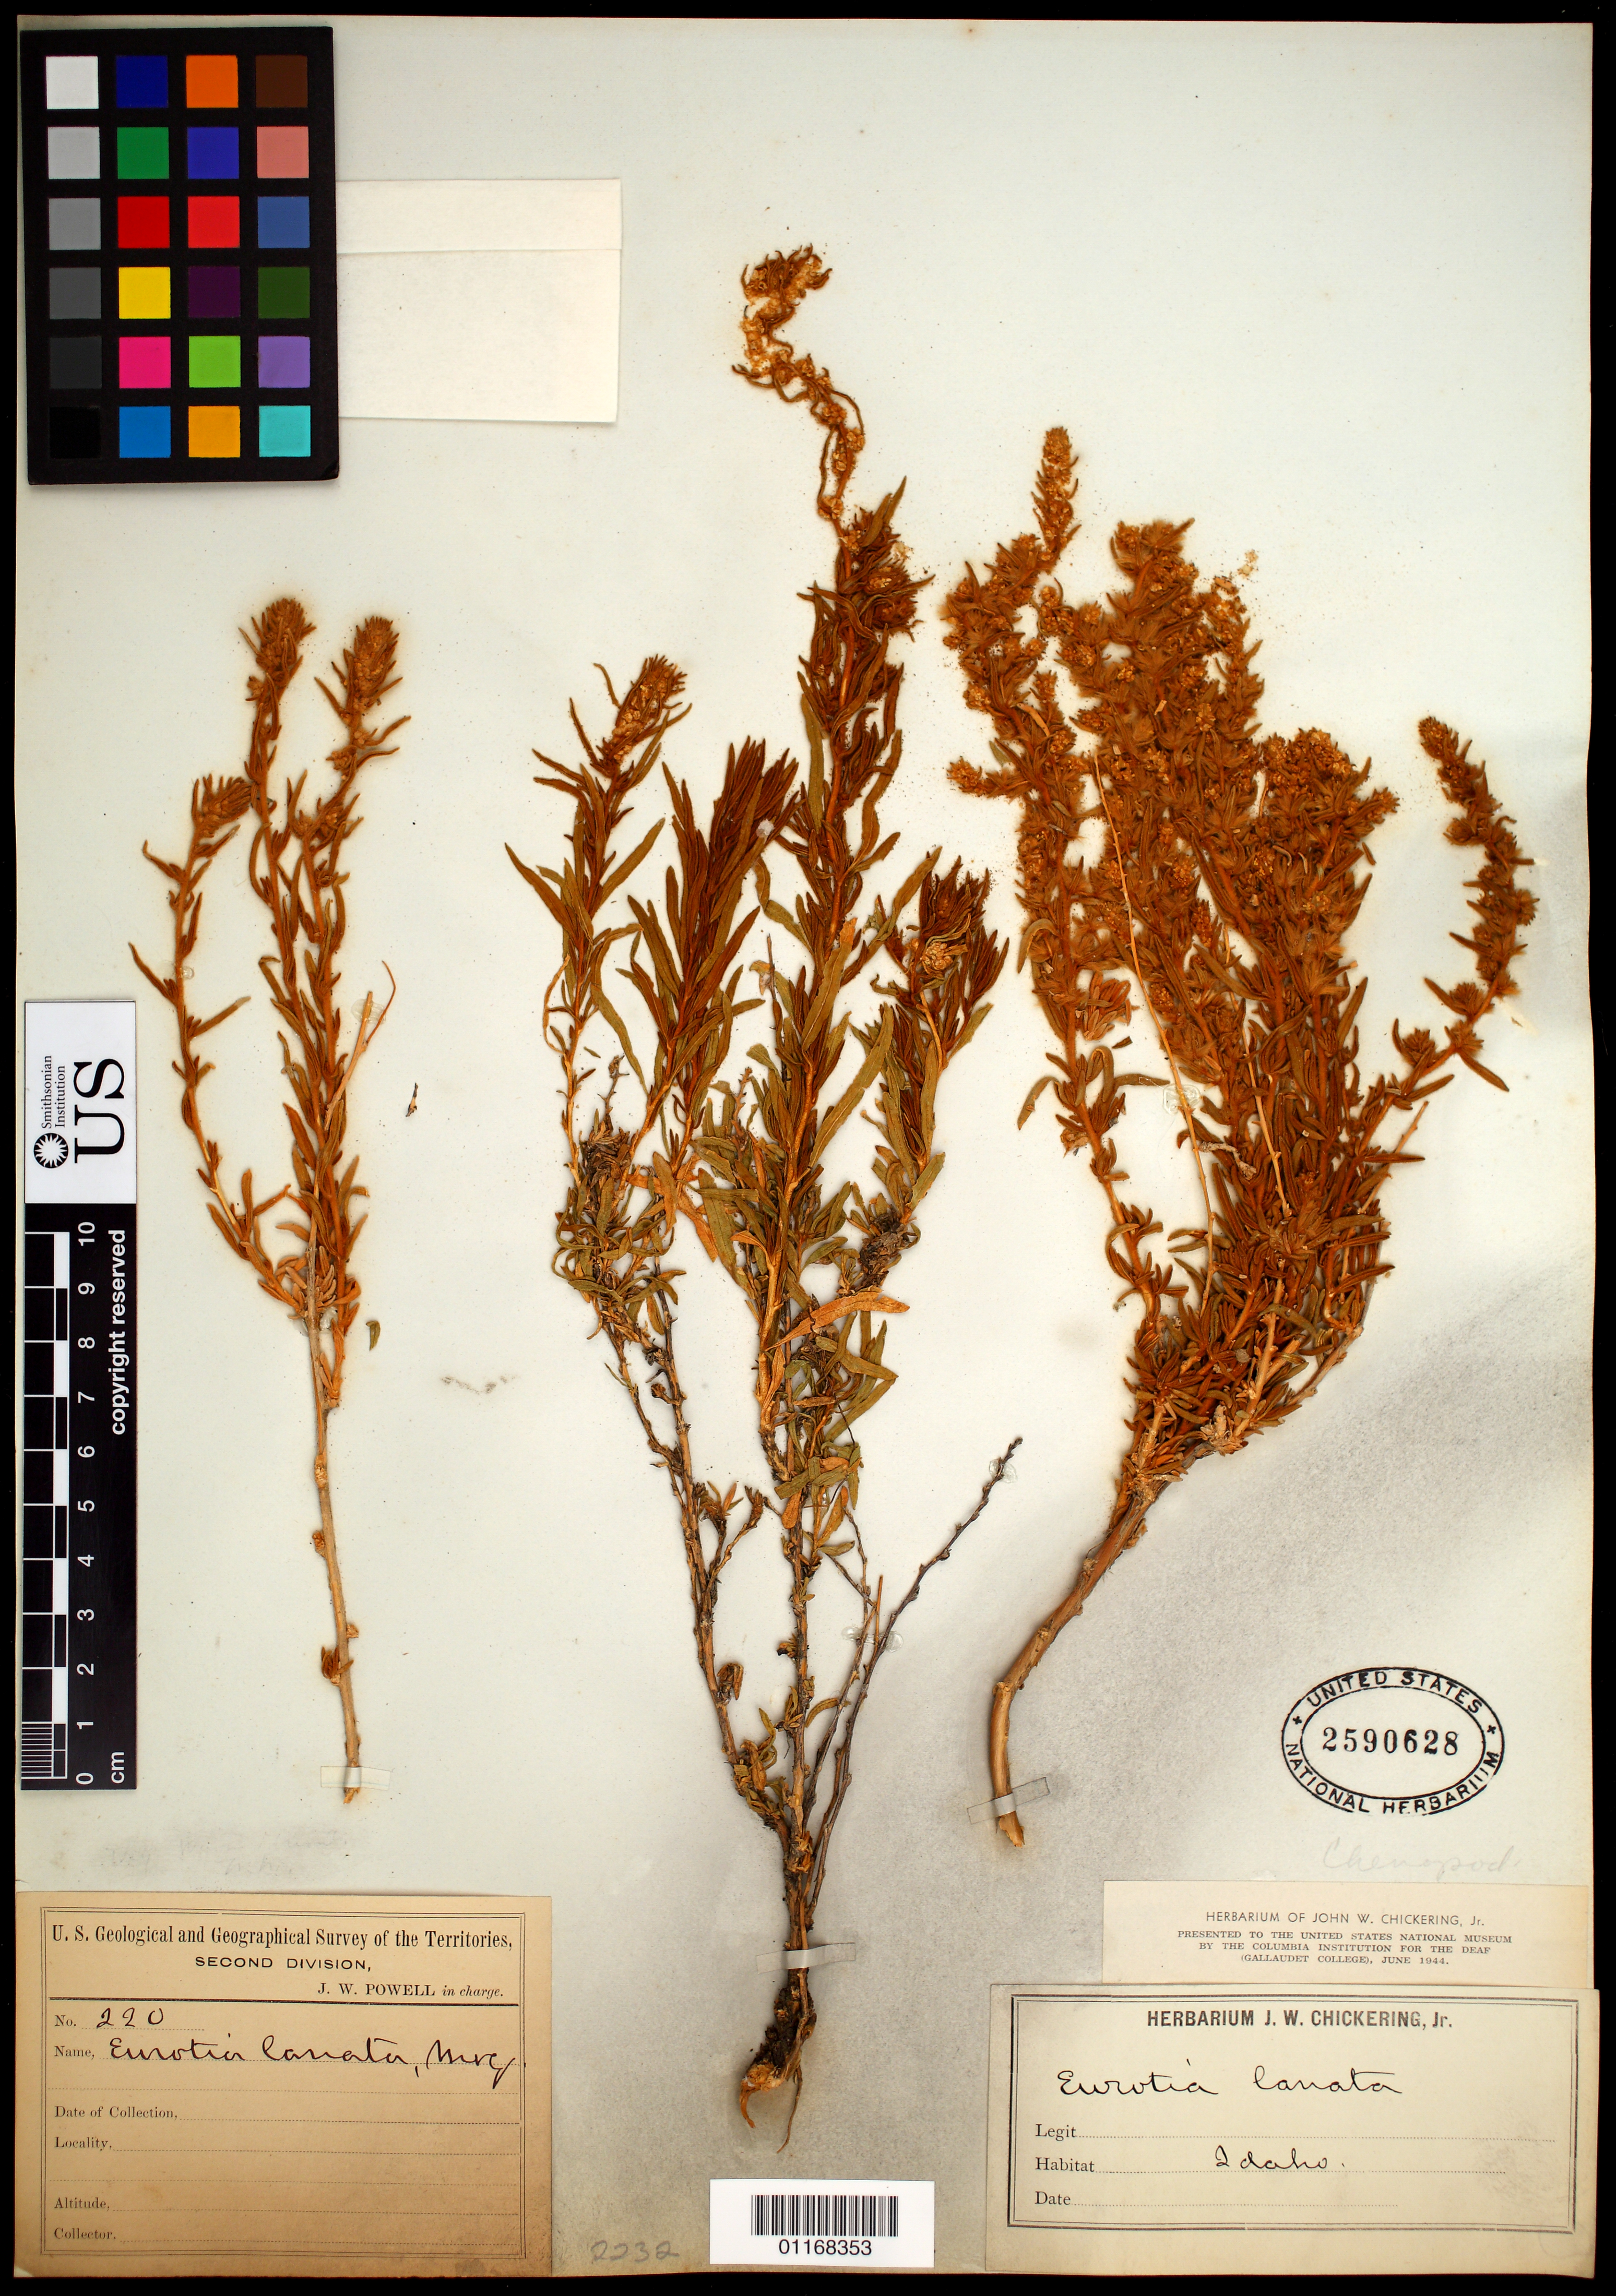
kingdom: Plantae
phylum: Tracheophyta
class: Magnoliopsida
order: Caryophyllales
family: Amaranthaceae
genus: Krascheninnikovia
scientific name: Krascheninnikovia lanata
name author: (Pursh) A. Meeuse & A.Smit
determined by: U.S. National Herbarium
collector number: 220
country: United States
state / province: Idaho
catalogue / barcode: US 259068